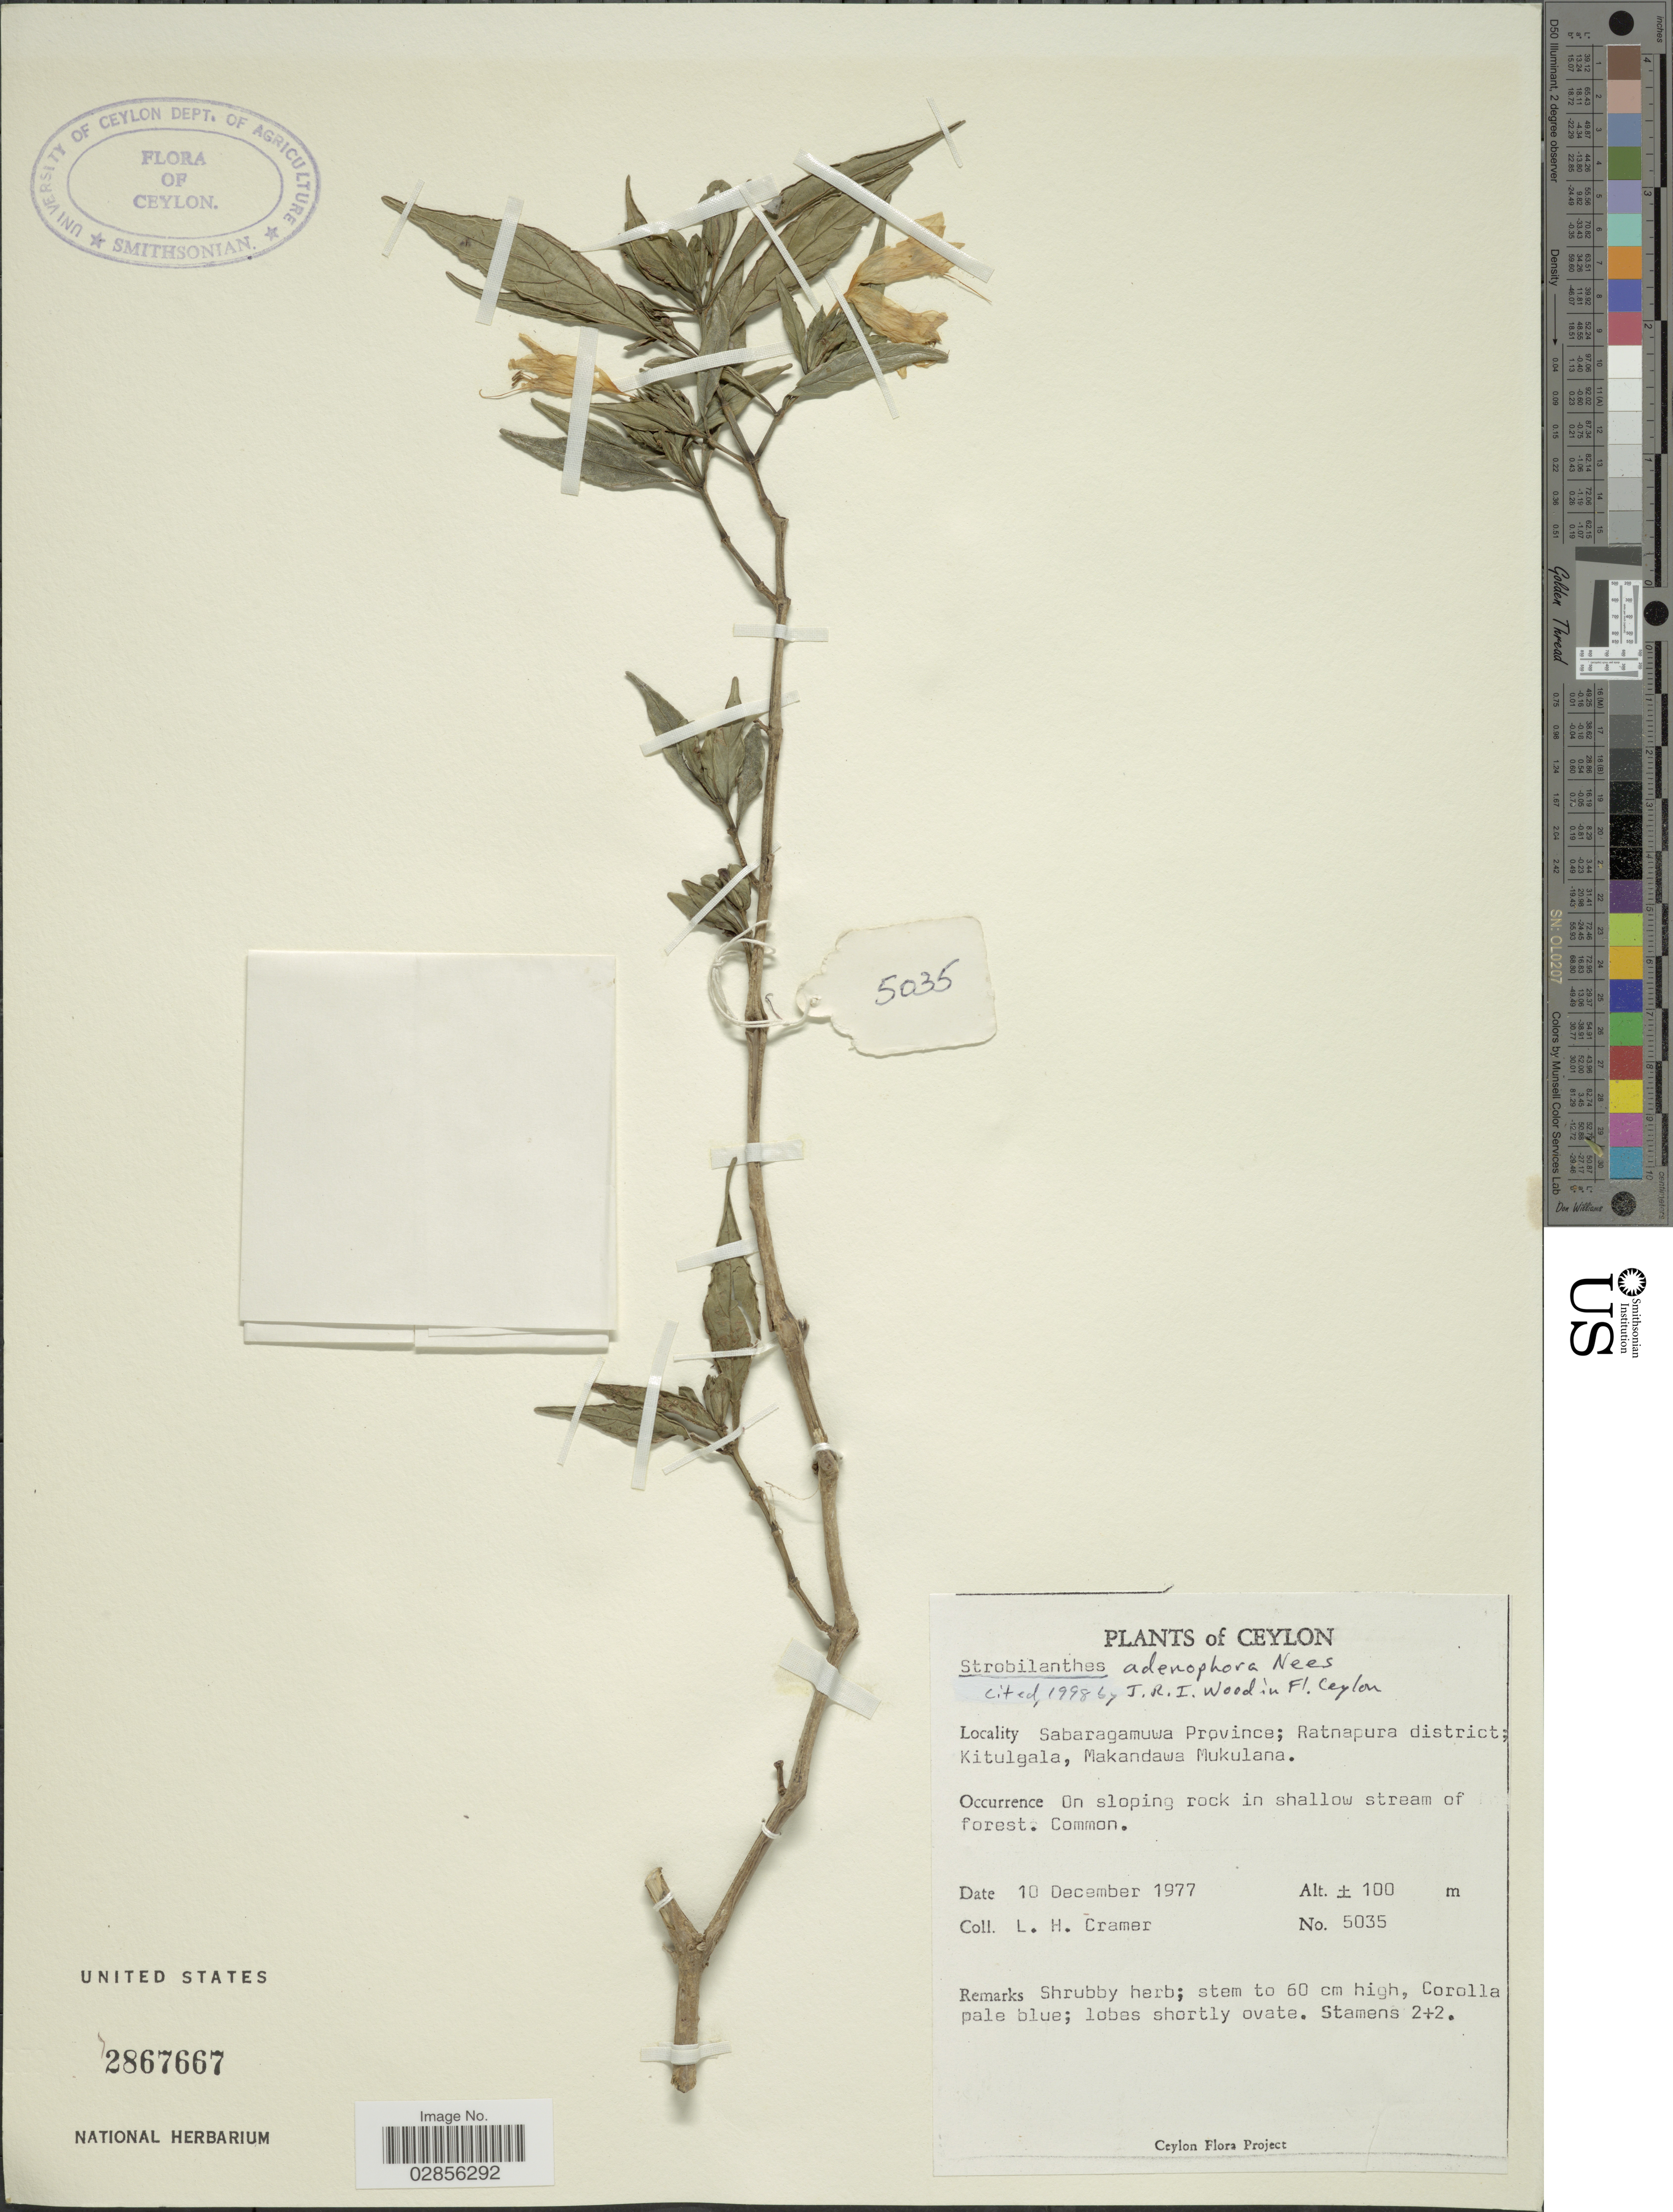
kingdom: Plantae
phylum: Tracheophyta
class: Magnoliopsida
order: Lamiales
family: Acanthaceae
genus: Strobilanthes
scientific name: Strobilanthes adenophora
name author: Bedd.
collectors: L. H. Cramer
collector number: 5035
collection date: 1977-12-10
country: Sri Lanka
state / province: Sabaragamuwa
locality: Ceylon. Ratnapura district; Kitulgala, Makandawa Mukulana. On sloping rock in shallow stream of forest.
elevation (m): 100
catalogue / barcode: US 2867667